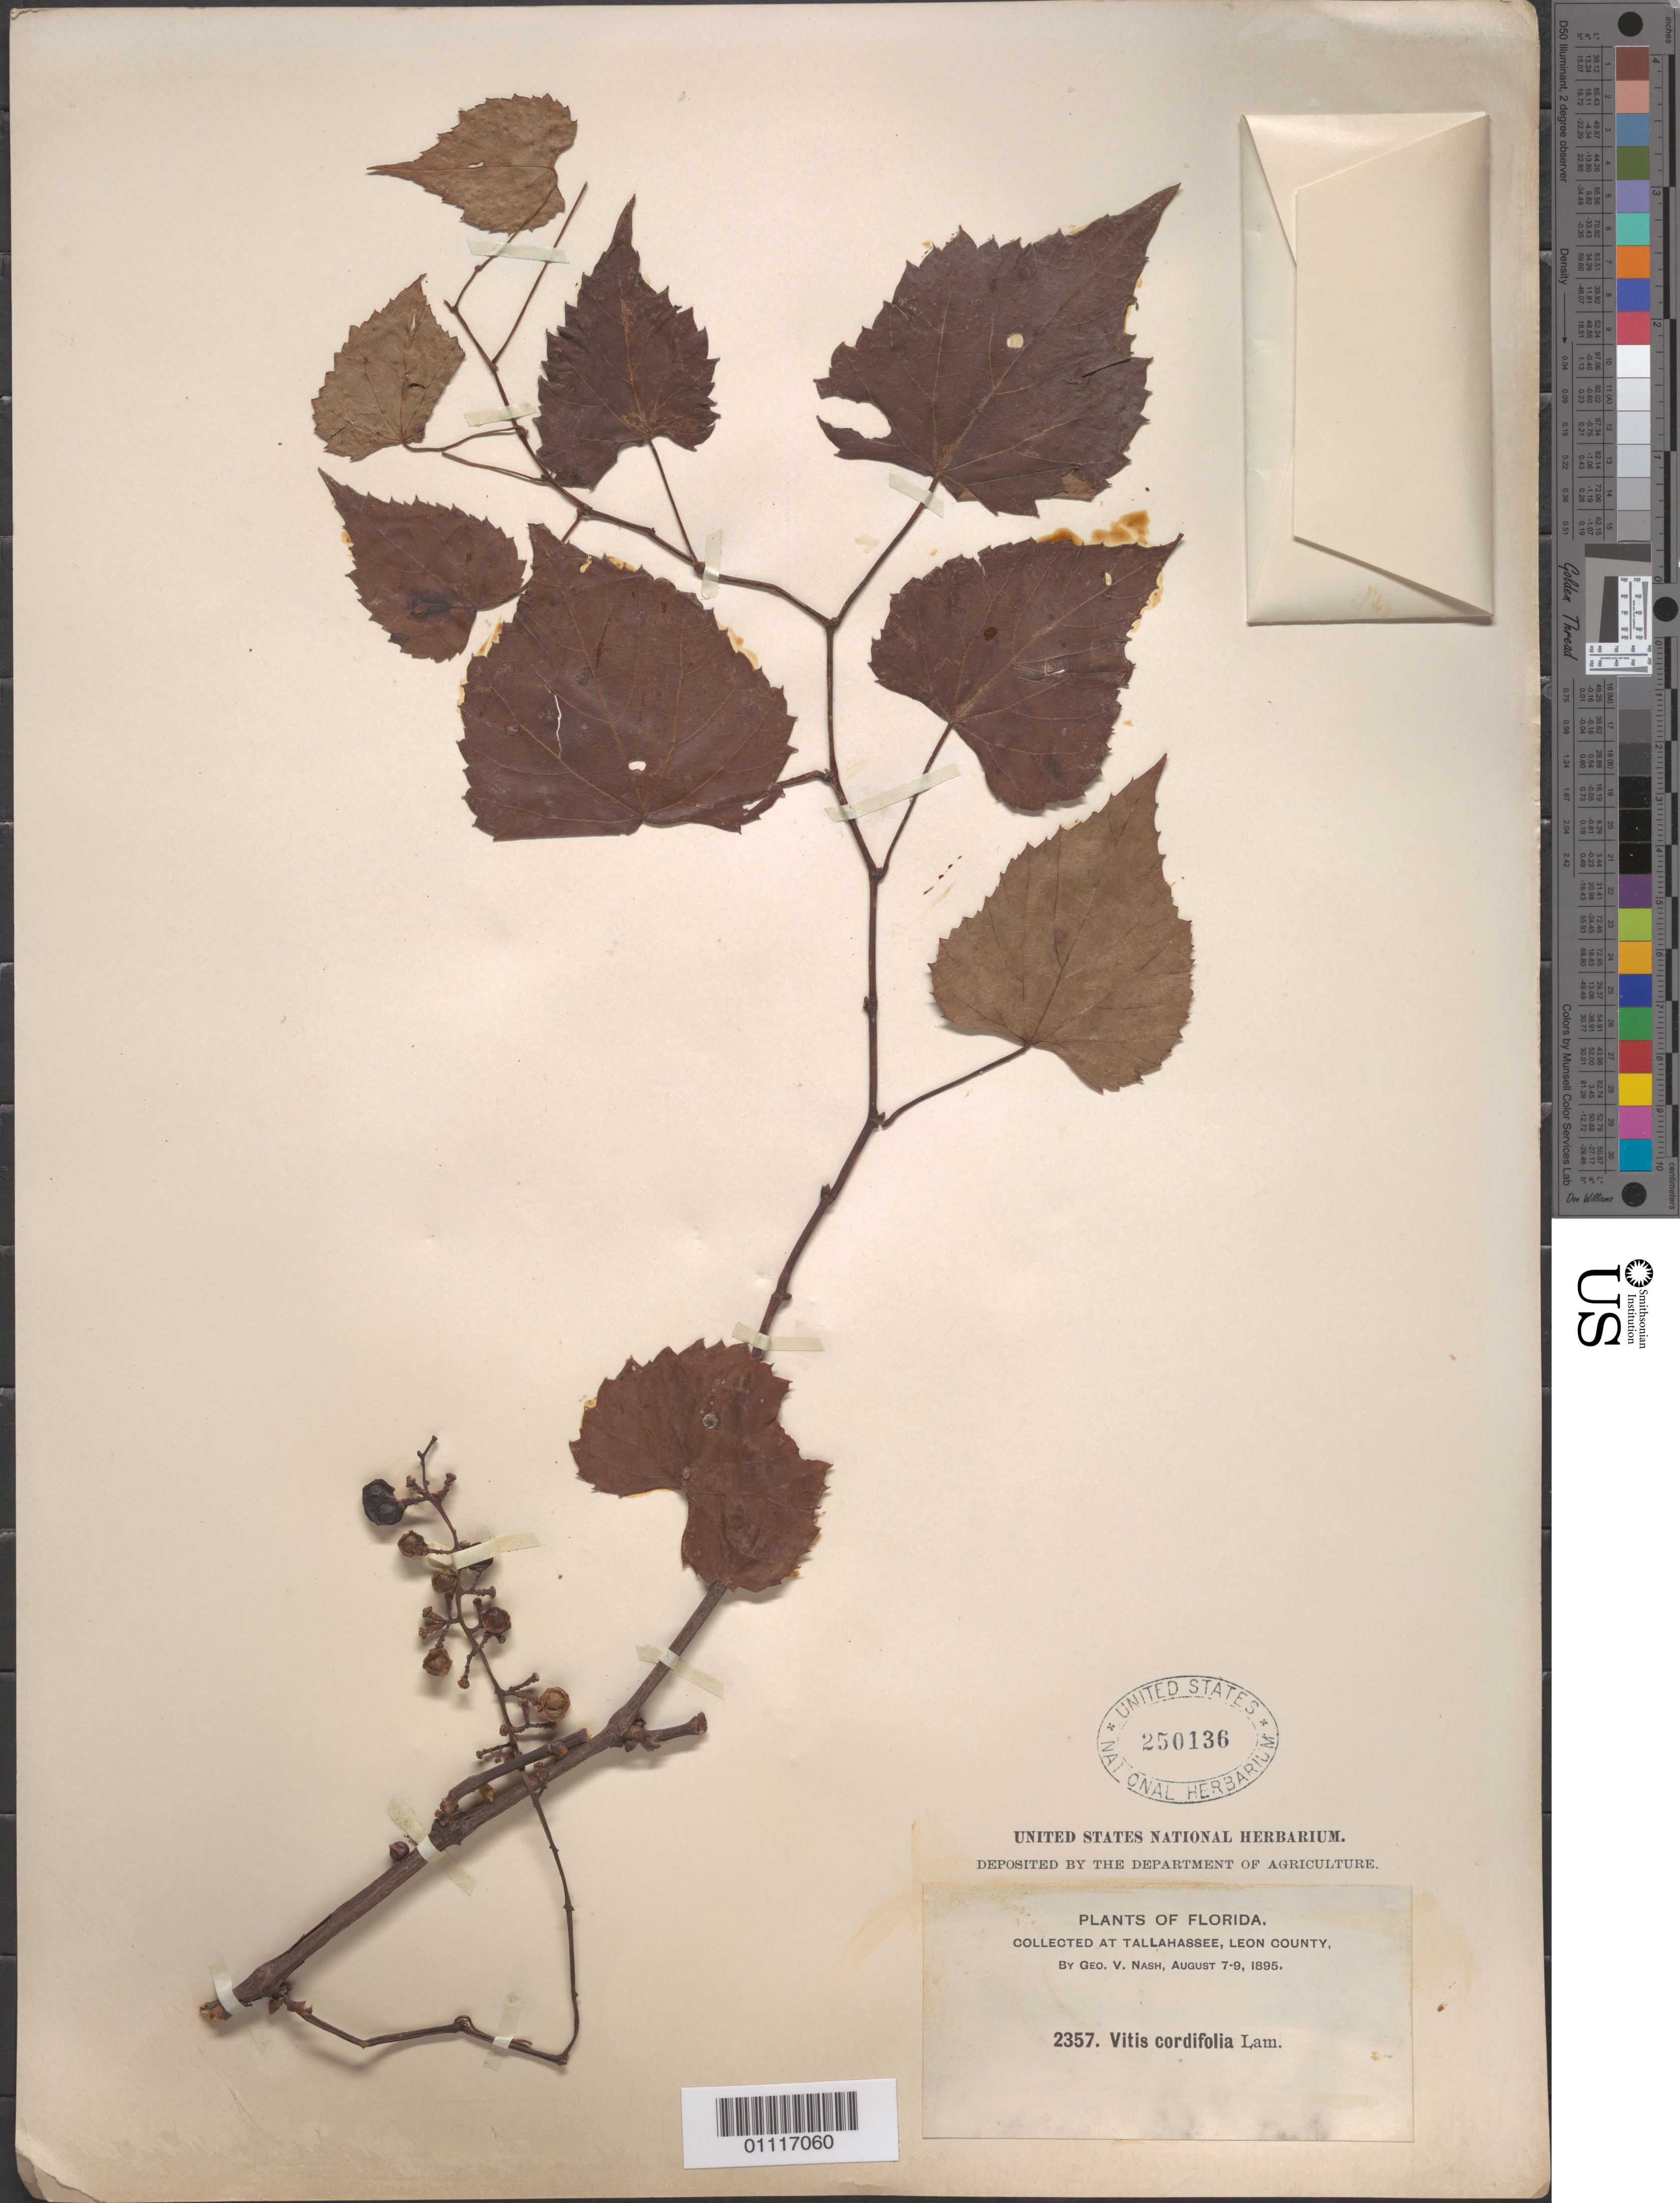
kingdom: Plantae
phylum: Tracheophyta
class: Magnoliopsida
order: Vitales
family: Vitaceae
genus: Vitis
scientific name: Vitis cordifolia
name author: Michx.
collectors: G. V. Nash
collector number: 2357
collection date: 1895-08-07/1895-08-09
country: United States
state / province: Florida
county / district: Leon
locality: Tallahassee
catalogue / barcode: US 250136